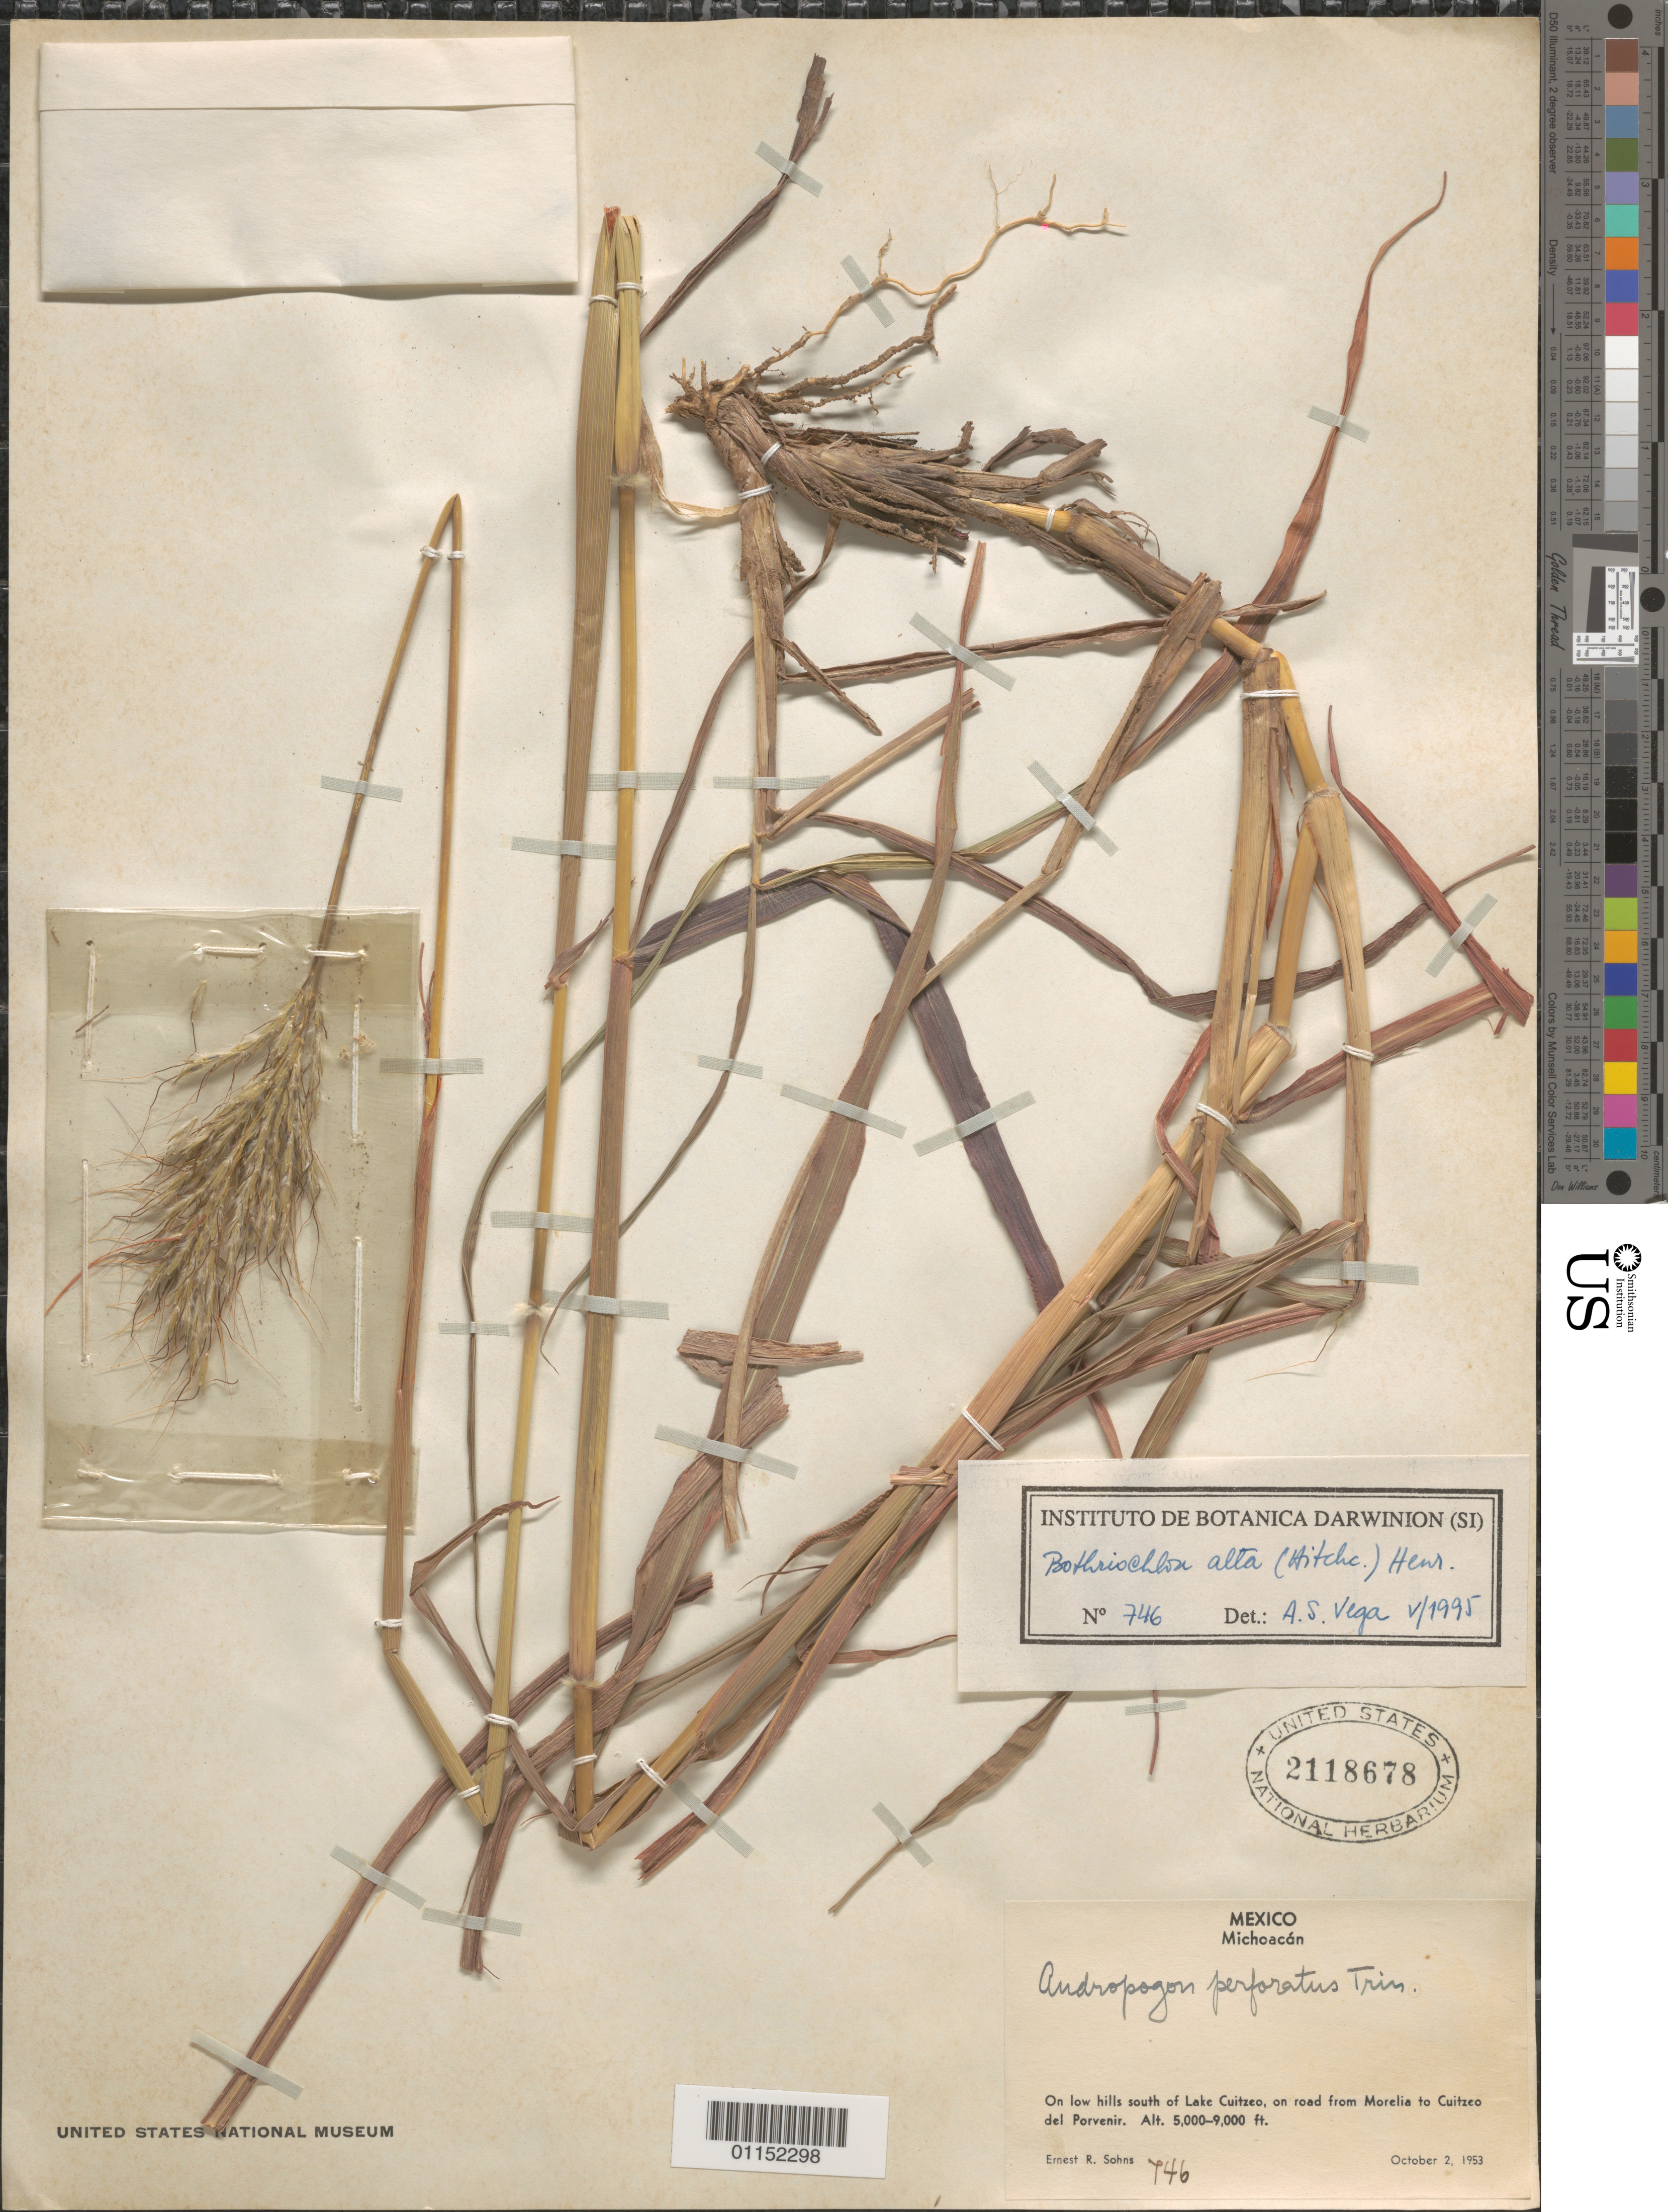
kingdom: Plantae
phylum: Tracheophyta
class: Liliopsida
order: Poales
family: Poaceae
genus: Bothriochloa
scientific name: Bothriochloa alta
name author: (Hitchc.) Henr.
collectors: E. R. Sohns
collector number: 746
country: Mexico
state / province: Michoácan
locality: S of Lake Cuitzeo on road from Morelia to Cuitzeo del Porvenir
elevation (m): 1524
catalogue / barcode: US 2118678